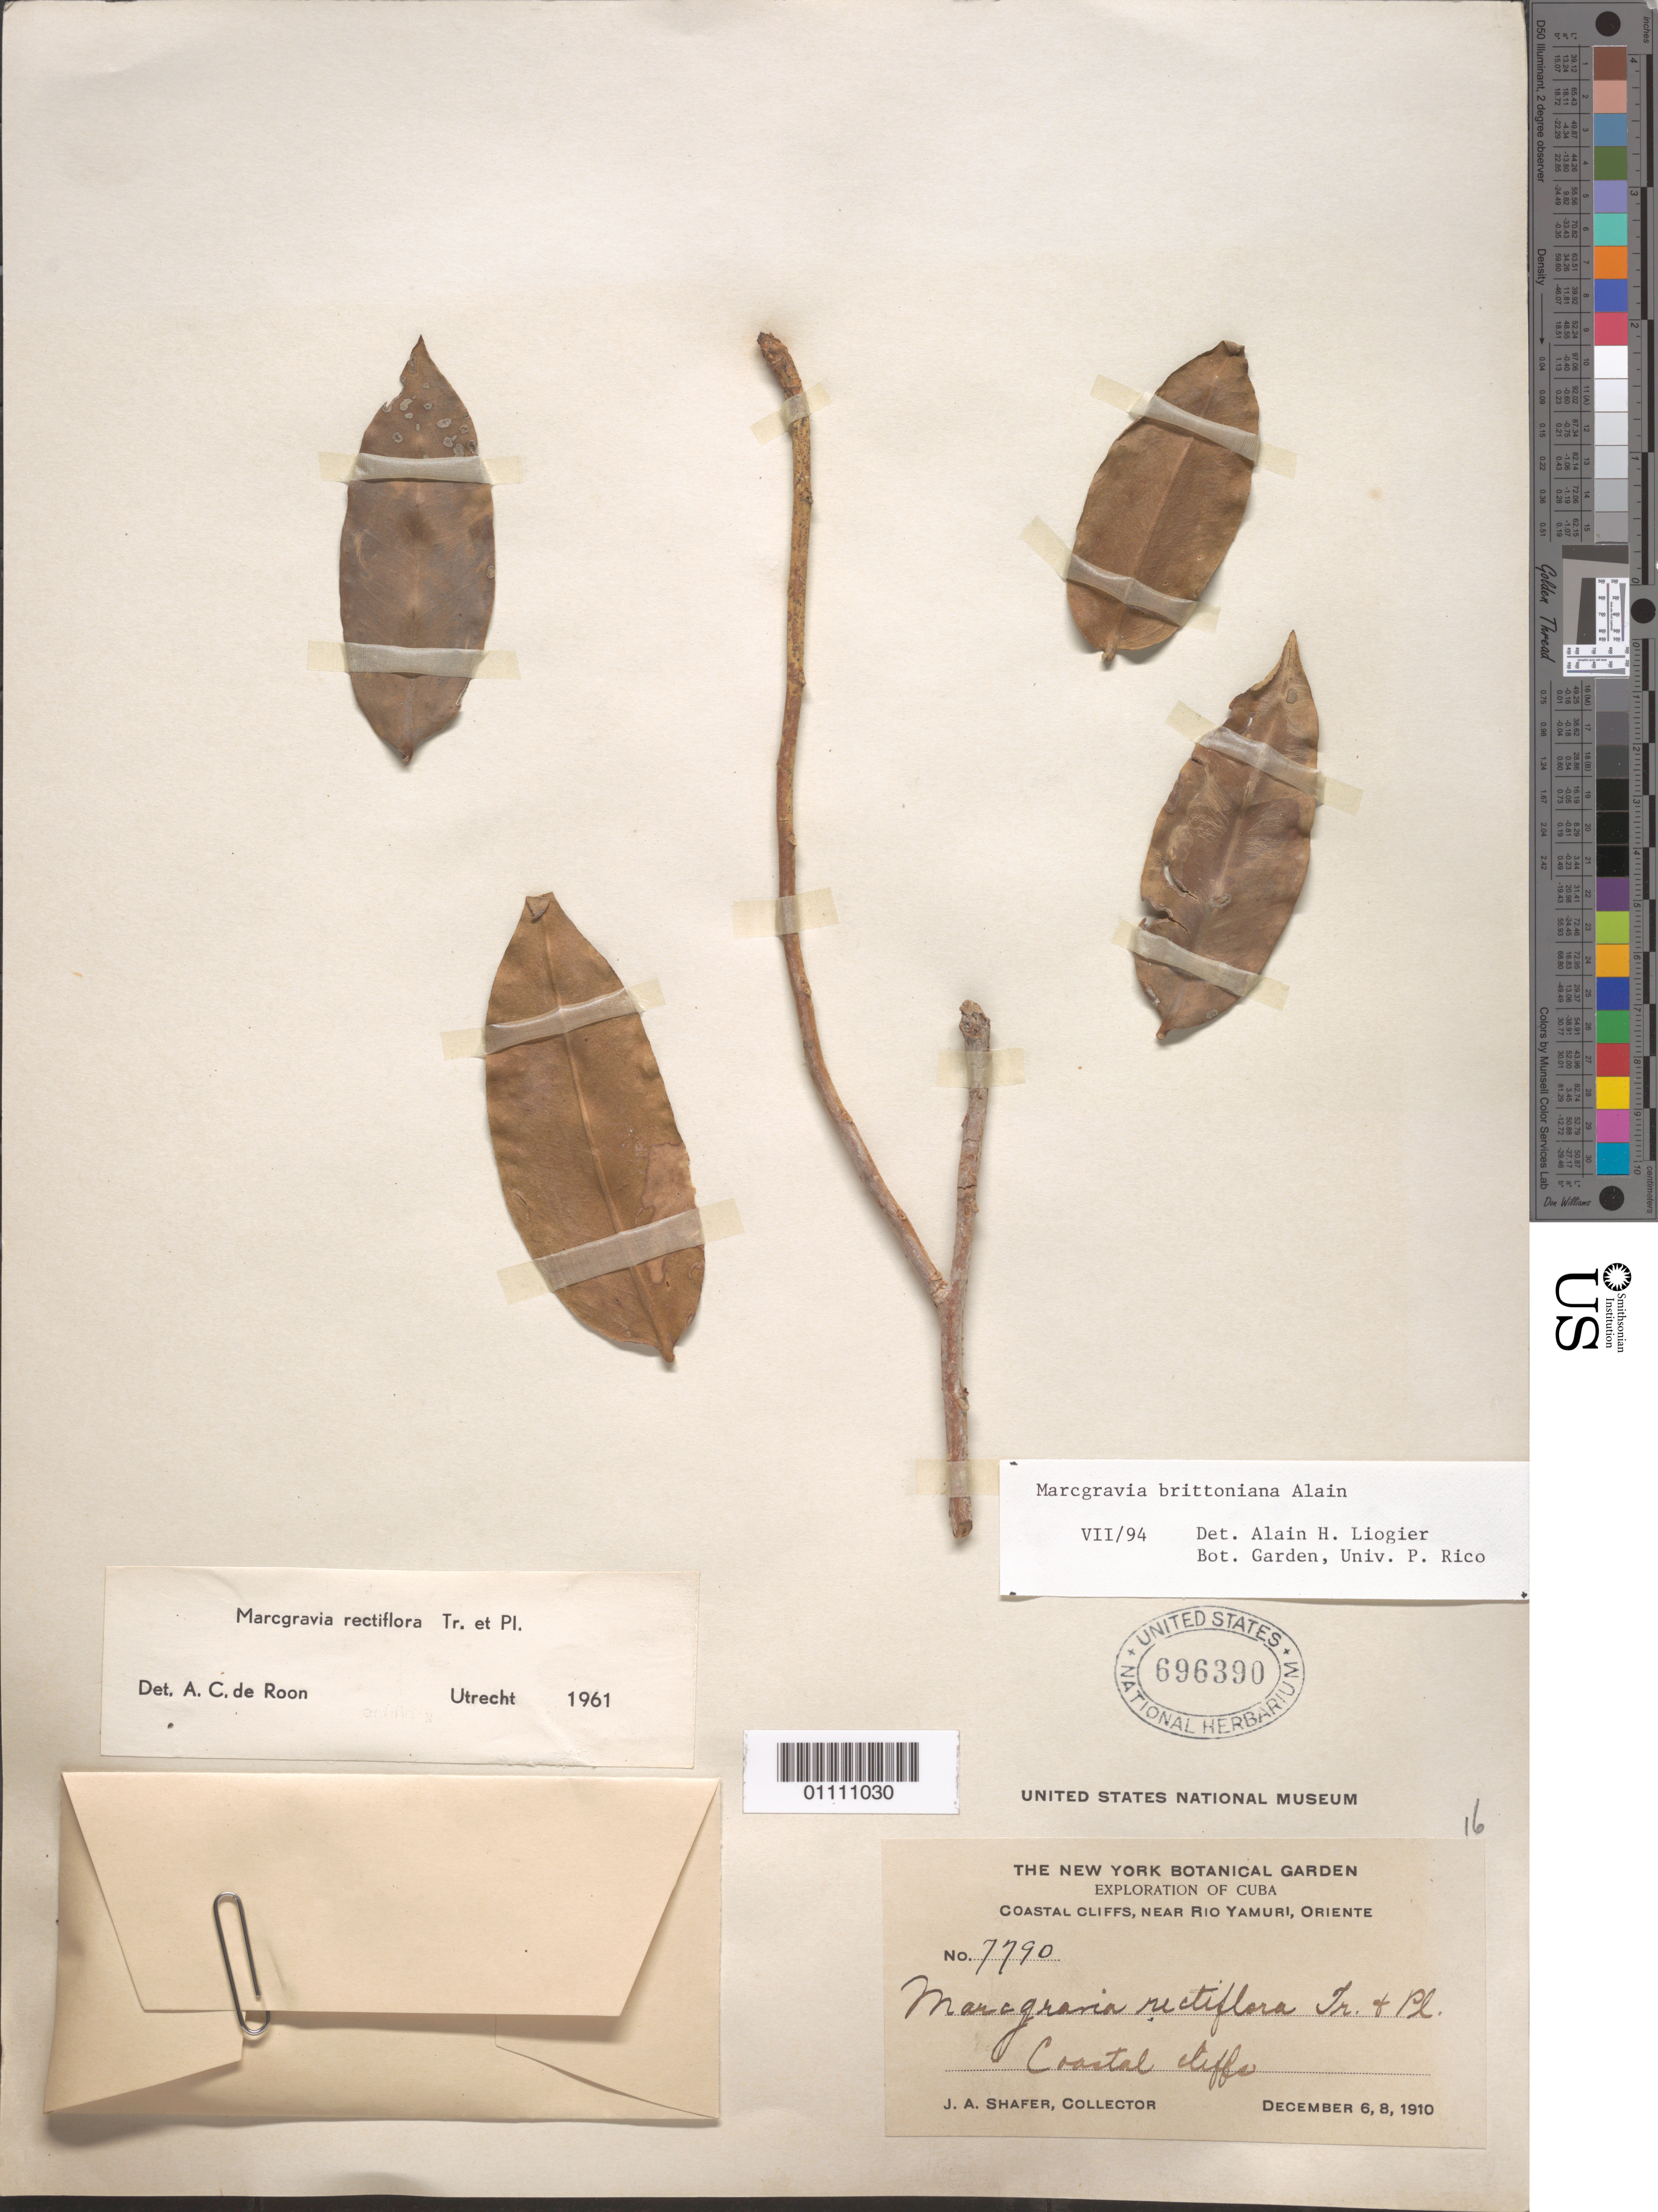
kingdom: Plantae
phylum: Tracheophyta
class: Magnoliopsida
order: Ericales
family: Marcgraviaceae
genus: Marcgravia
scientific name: Marcgravia brittoniana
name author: Alain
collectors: J. A. Shafer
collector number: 7790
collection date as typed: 06 Dec 1910 and 08 Dec 1910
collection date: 1910-12-06,1910-12-08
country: Cuba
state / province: Oriente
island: Cuba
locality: coastal cliffs, near Rio Yamuri, Oriente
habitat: on coastal cliffs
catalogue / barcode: US 696390